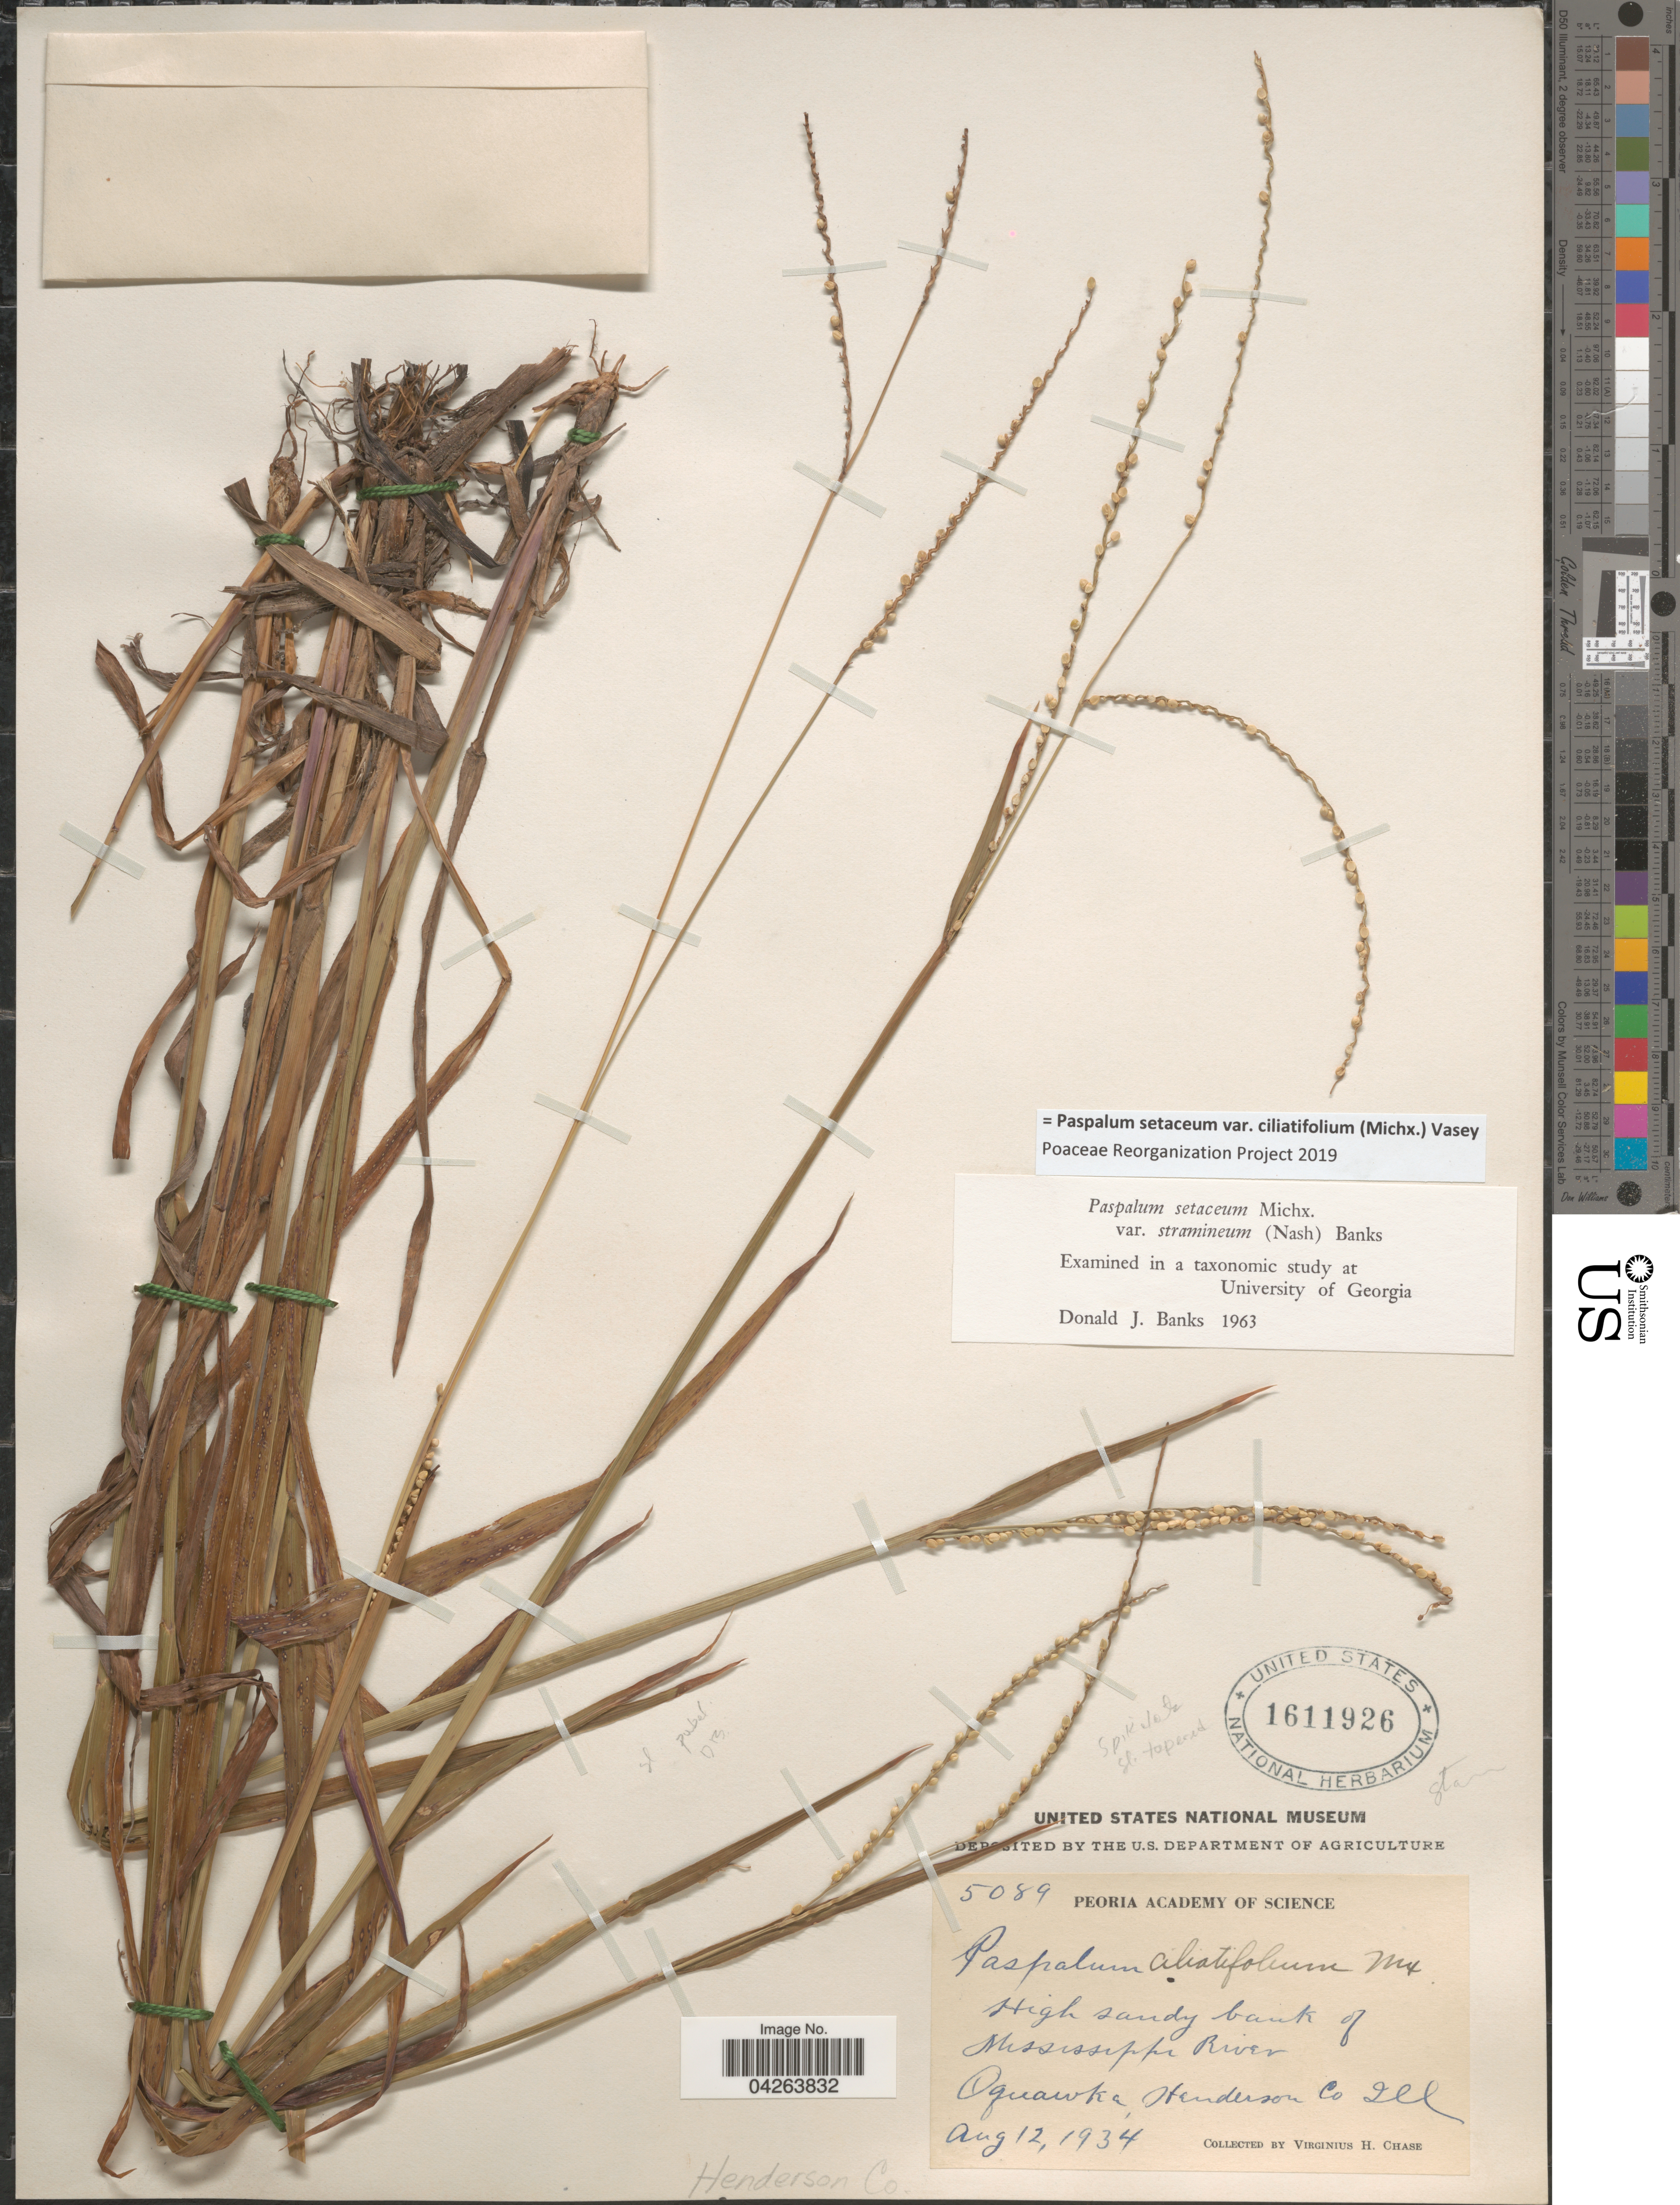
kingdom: Plantae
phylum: Tracheophyta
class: Liliopsida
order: Poales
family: Poaceae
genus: Paspalum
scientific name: Paspalum setaceum var. ciliatifolium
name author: (Michx.) Vasey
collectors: V. H. Chase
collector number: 5089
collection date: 1934-08-12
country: United States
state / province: Illinois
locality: High sandy bank of Mississippi River, Oquawka. Henderson Co.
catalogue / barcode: US 1611926